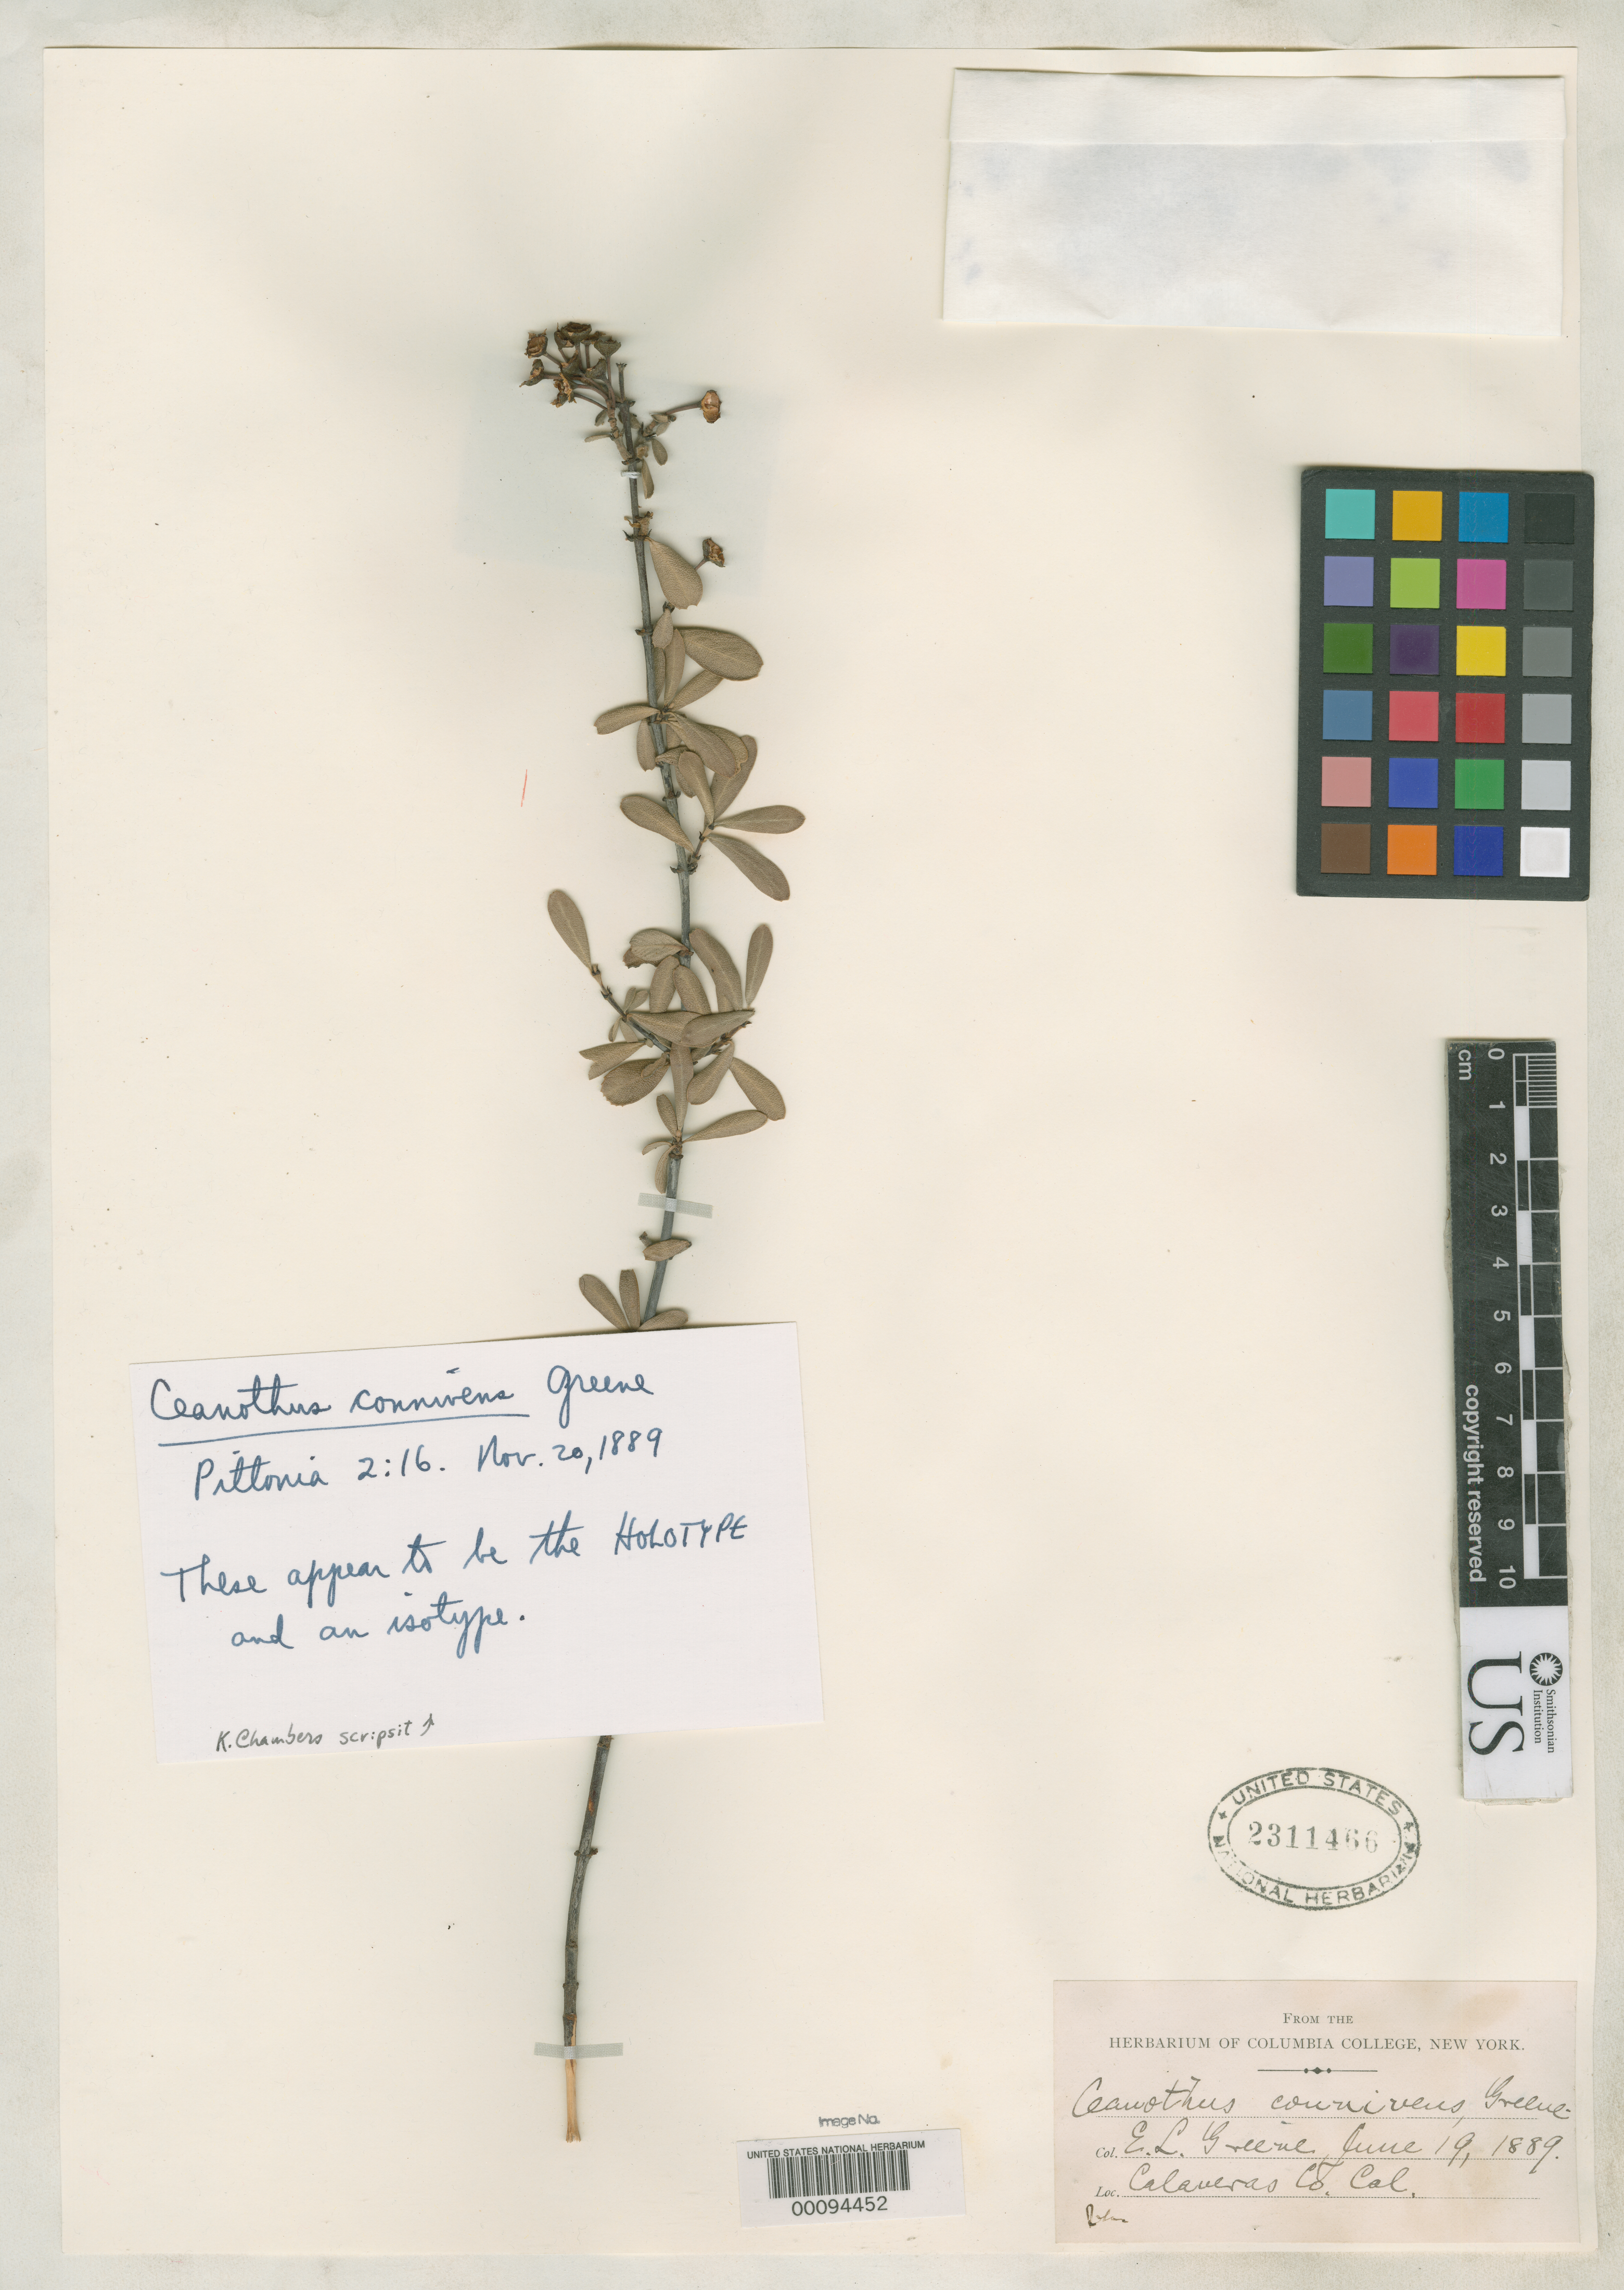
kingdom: Plantae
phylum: Tracheophyta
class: Magnoliopsida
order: Rosales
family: Rhamnaceae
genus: Ceanothus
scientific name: Ceanothus connivens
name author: Greene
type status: Isotype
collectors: E. L. Greene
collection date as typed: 19 Jun 1889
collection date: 1889-06-19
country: United States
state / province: California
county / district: Calaveras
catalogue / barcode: US 2311466